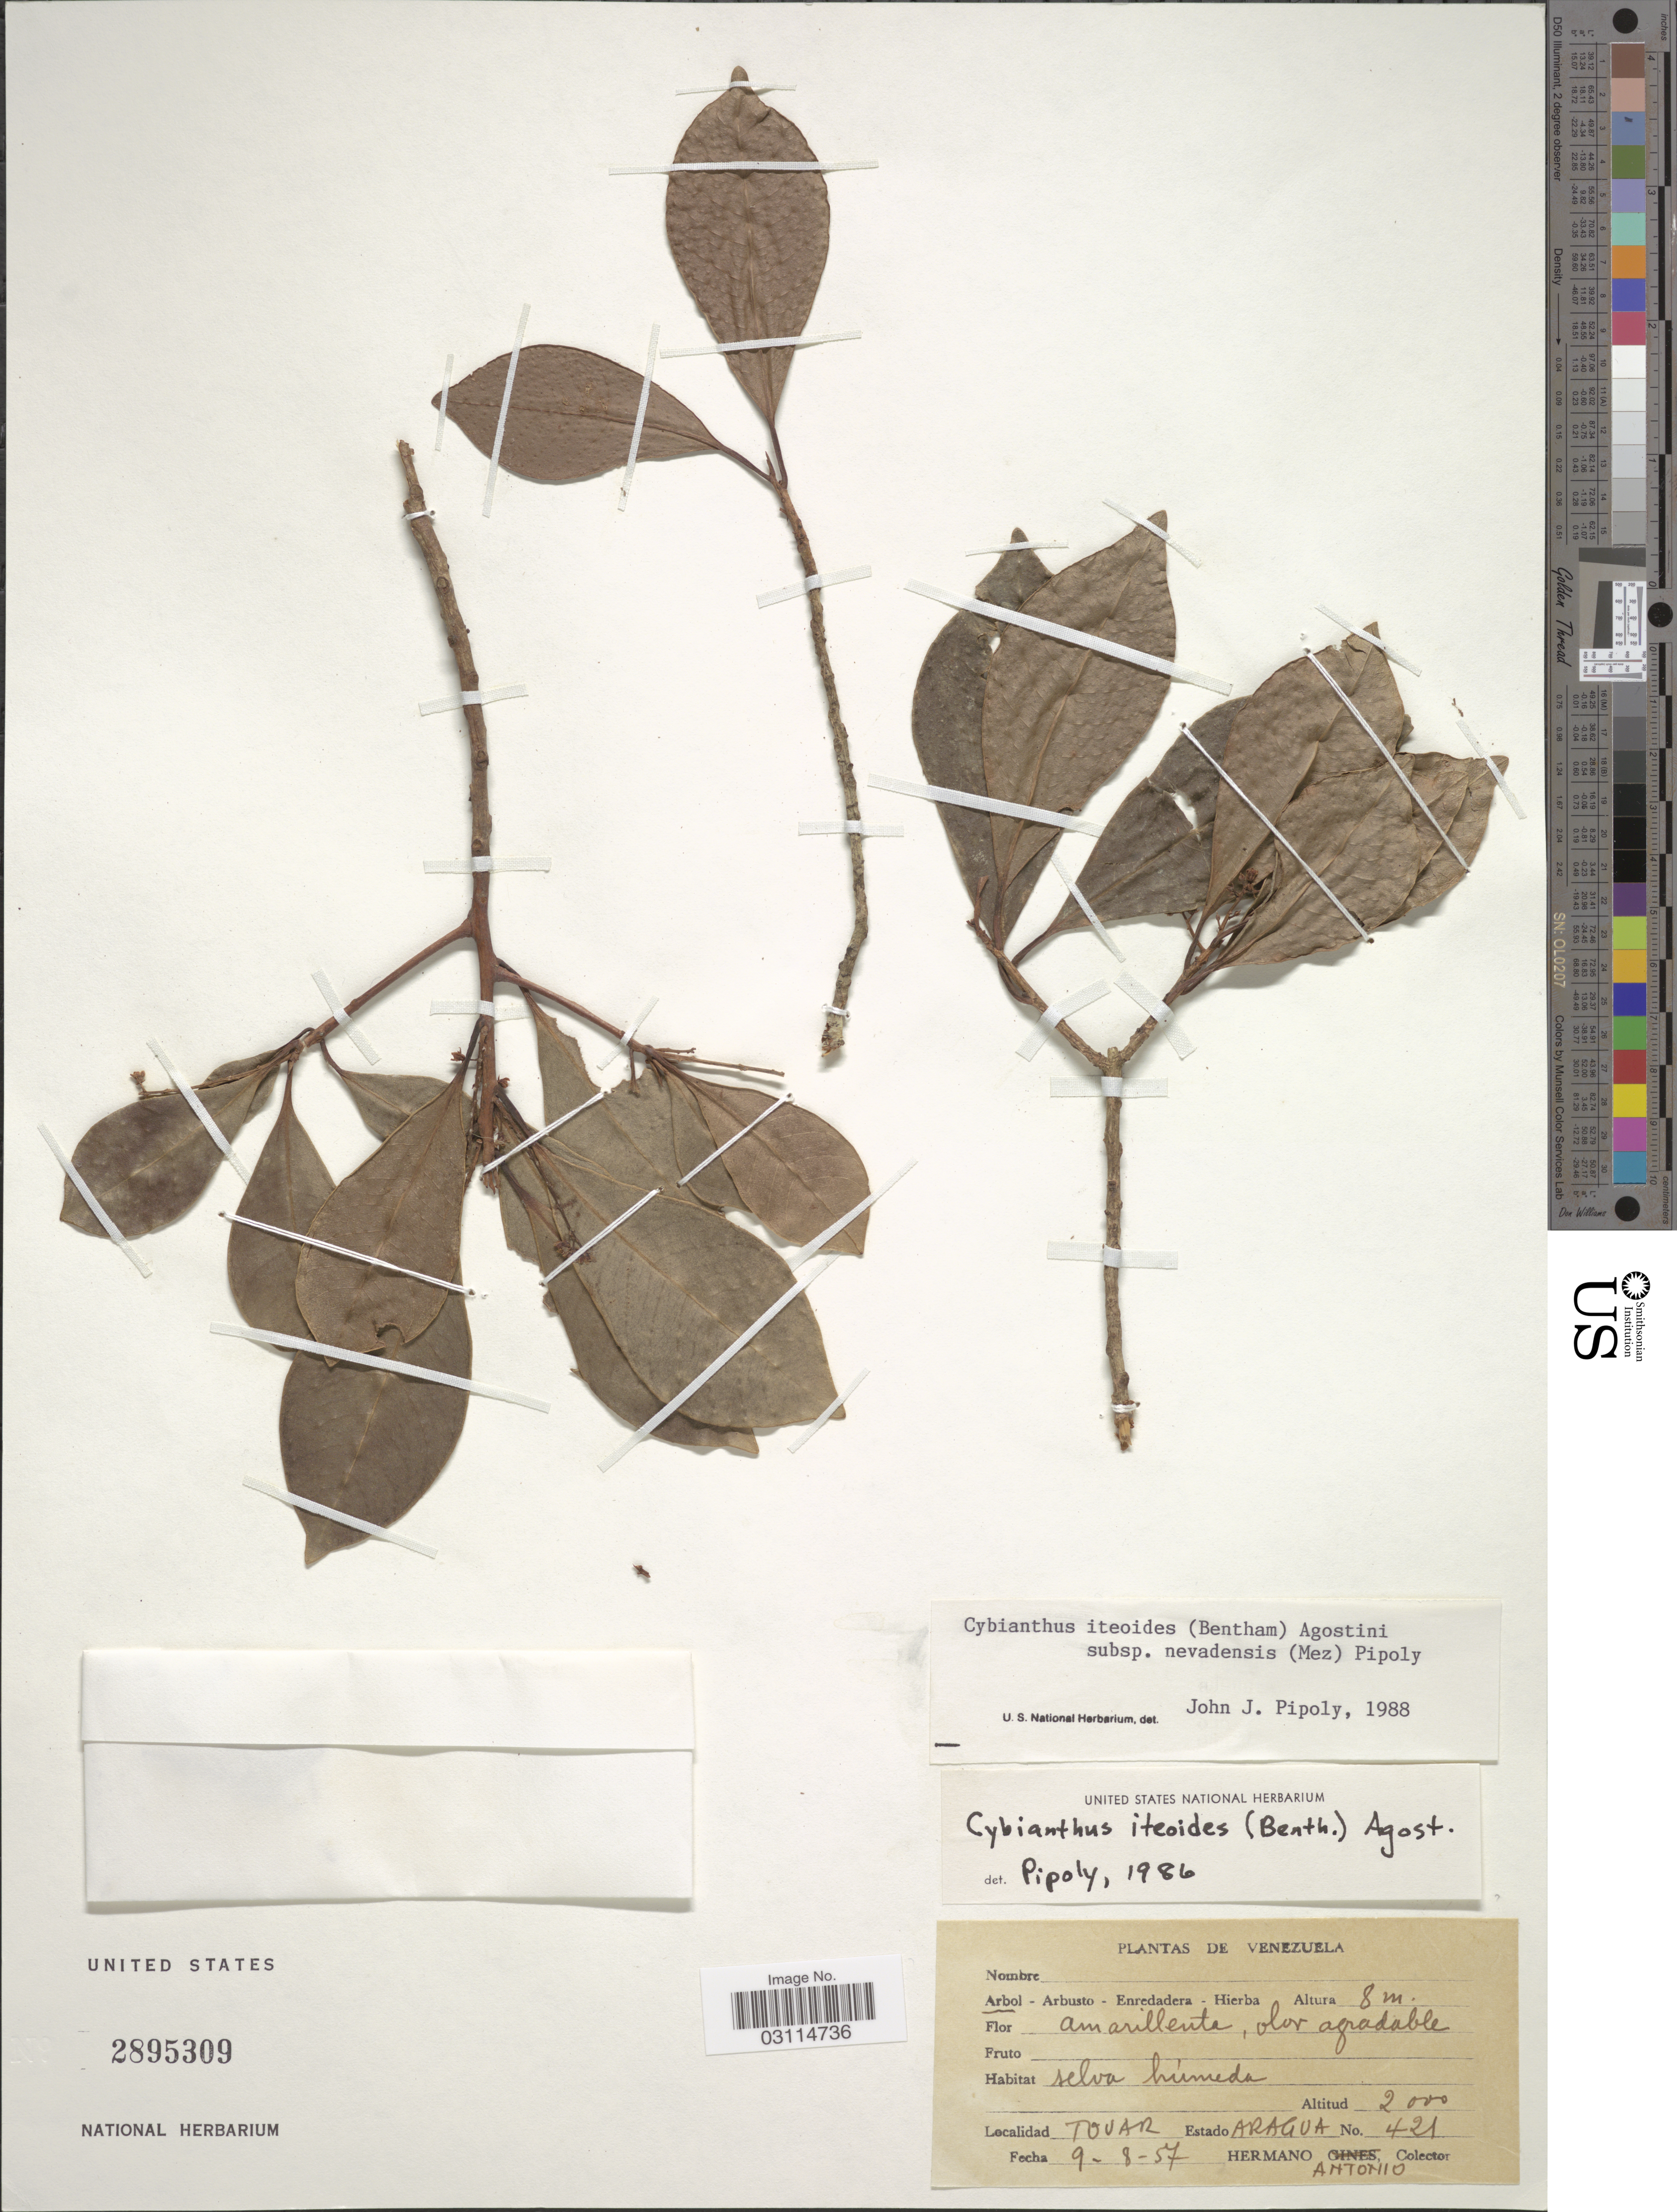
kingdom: Plantae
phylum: Tracheophyta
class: Magnoliopsida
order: Ericales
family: Primulaceae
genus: Cybianthus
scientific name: Cybianthus iteoides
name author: (Benth.) G. Agostini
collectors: H. Antonio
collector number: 421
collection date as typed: Transcribed d/m/y: 9/8/57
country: Venezuela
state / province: Aragua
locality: Tovar.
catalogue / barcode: US 2895309